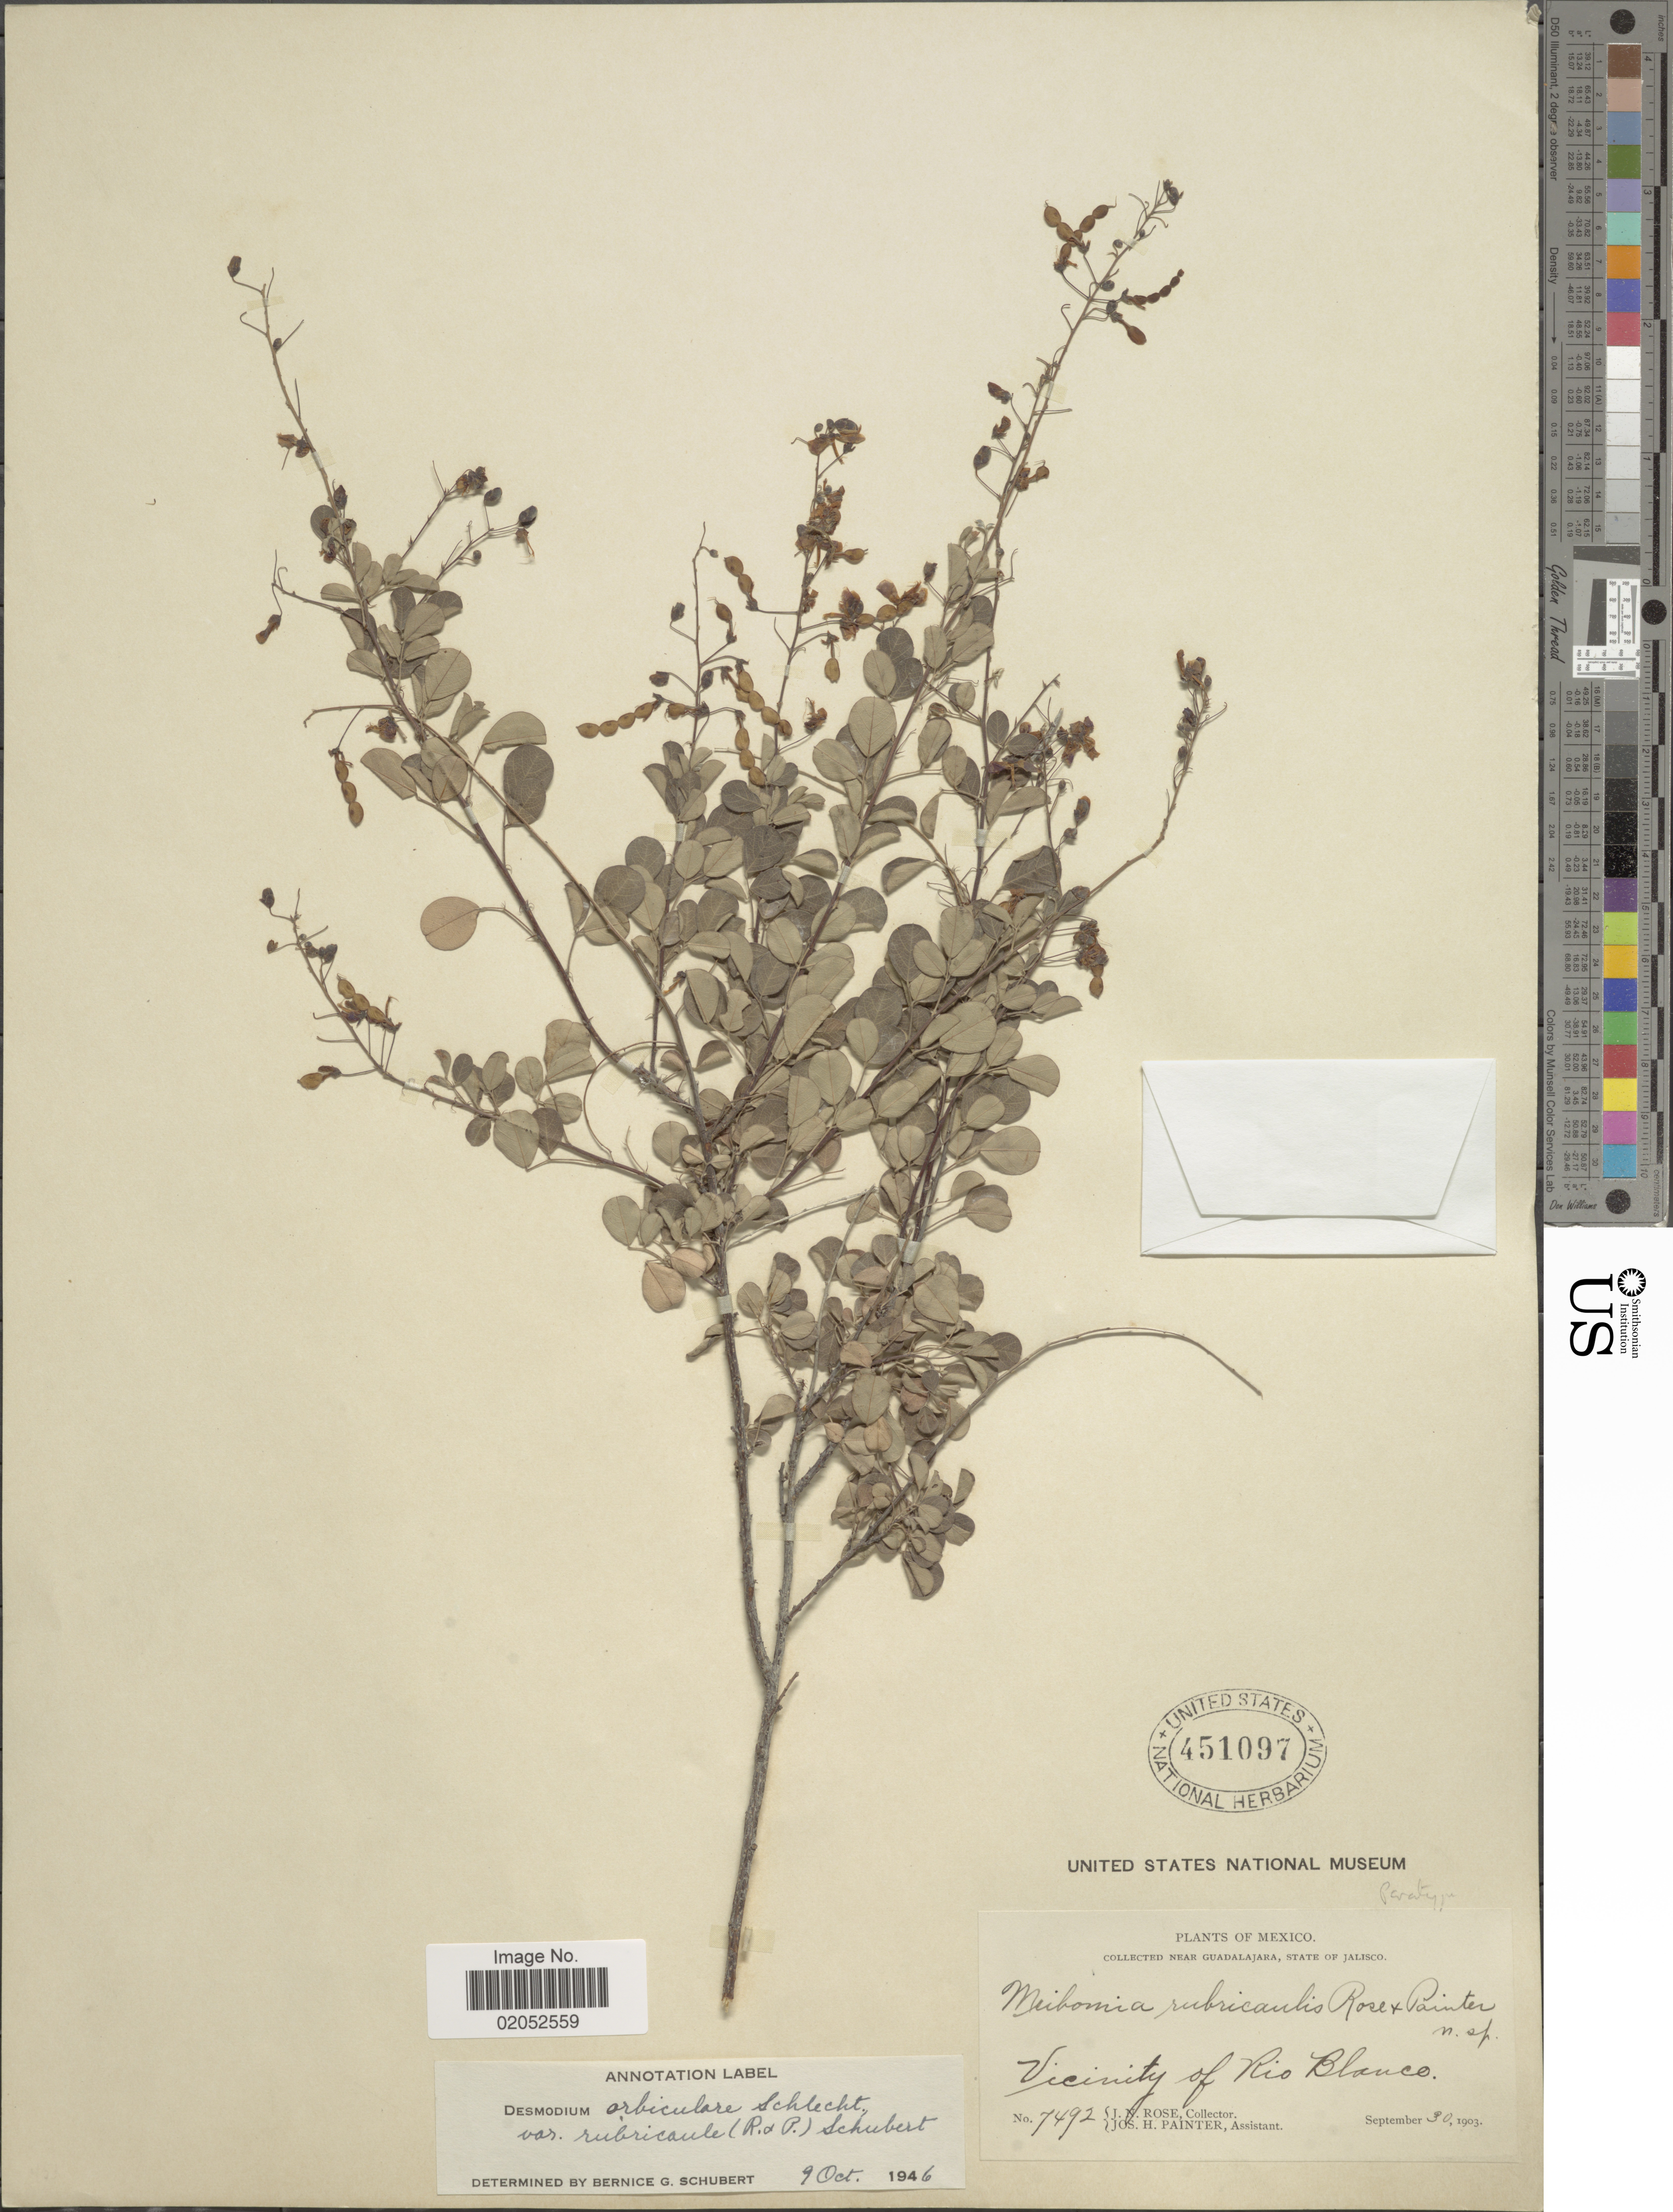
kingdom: Plantae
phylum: Tracheophyta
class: Magnoliopsida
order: Fabales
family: Fabaceae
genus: Desmodium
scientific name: Desmodium orbiculare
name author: Schltdl.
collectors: J. N. Rose & J. H. Painter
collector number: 7492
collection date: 1903-09-30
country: Mexico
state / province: Jalisco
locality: Near Guadalajara, State of Jalisco. Vicinity of Rio Blanco.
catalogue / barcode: US 451097